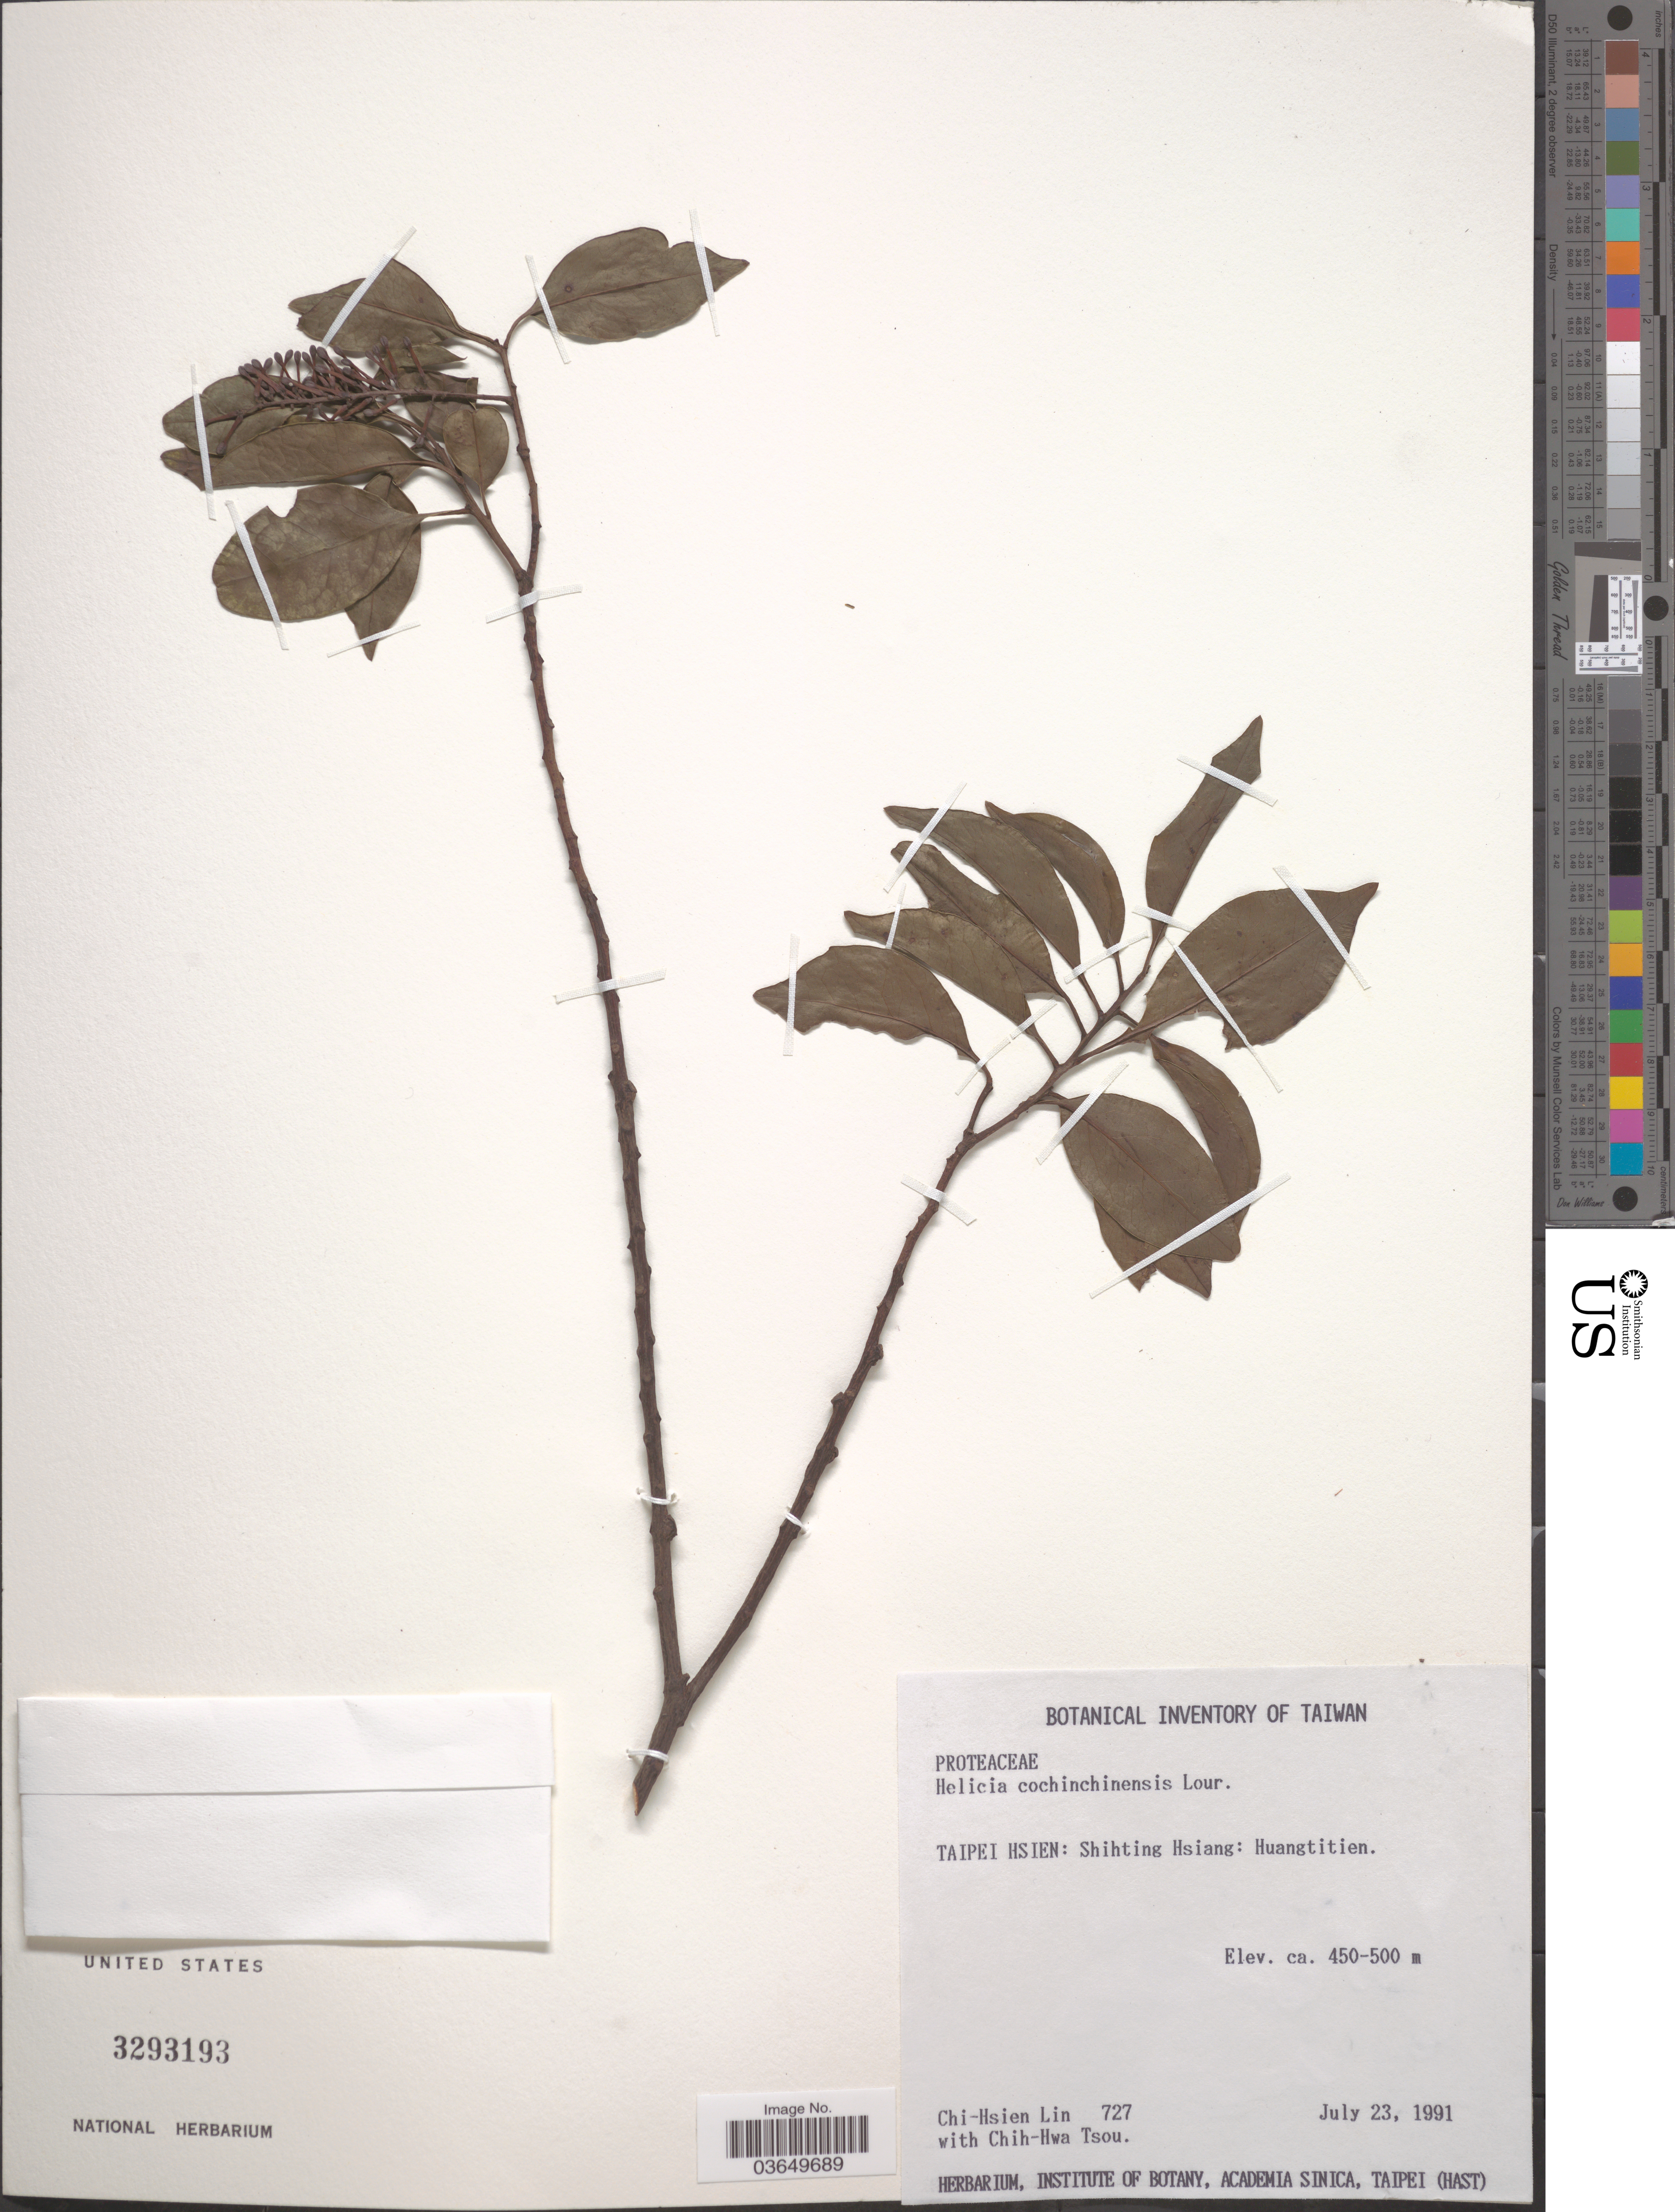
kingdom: Plantae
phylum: Tracheophyta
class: Magnoliopsida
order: Proteales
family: Proteaceae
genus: Helicia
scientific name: Helicia cochinchinensis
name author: Lour.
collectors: C. Lin & C. Tsou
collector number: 727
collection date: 1991-07-23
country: Taiwan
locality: Taipei Hsien: Shihting Hsiang: Huangtitien.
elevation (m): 450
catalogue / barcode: US 3293193